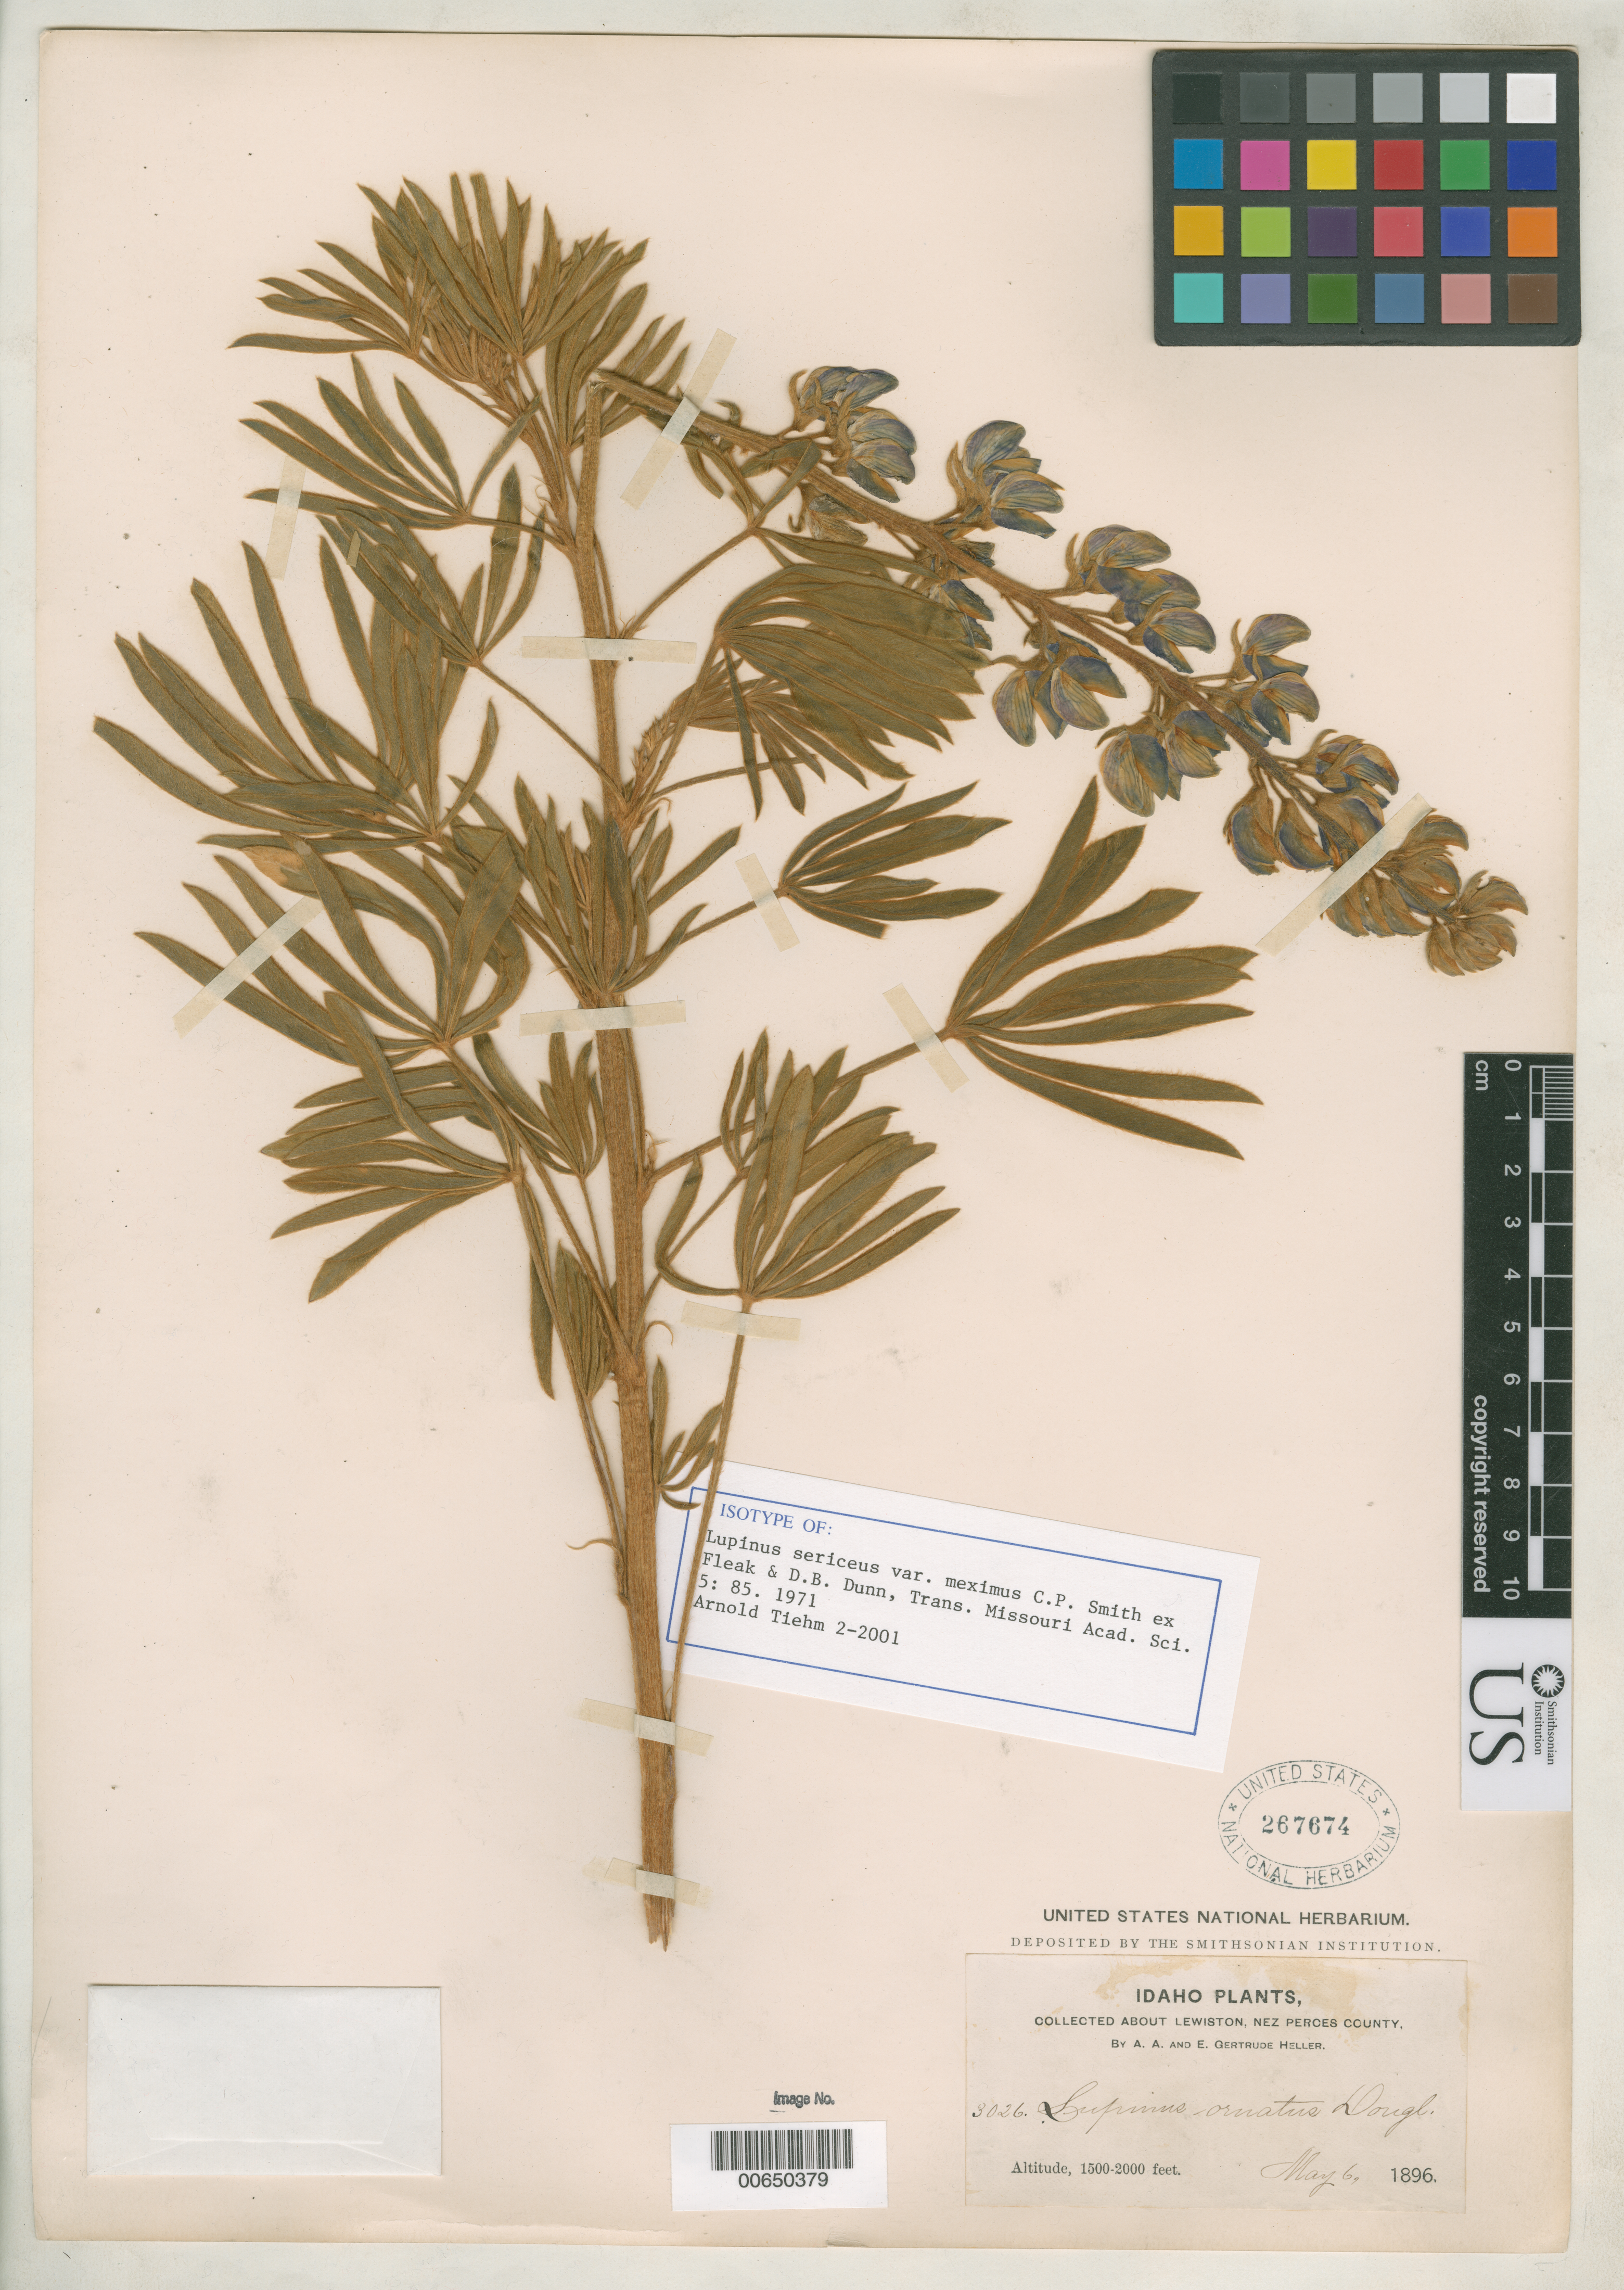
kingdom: Plantae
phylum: Tracheophyta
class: Magnoliopsida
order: Fabales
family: Fabaceae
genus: Lupinus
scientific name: Lupinus sericeus var. maximus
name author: C.P. Sm. ex Fleak & D.B. Dunn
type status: Isotype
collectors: A. A. Heller & E. G. Heller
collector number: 3026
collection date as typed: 06 May 1896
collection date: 1896-05-06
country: United States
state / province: Idaho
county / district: Nez Perce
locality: About Lewiston.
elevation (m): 457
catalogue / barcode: US 267674